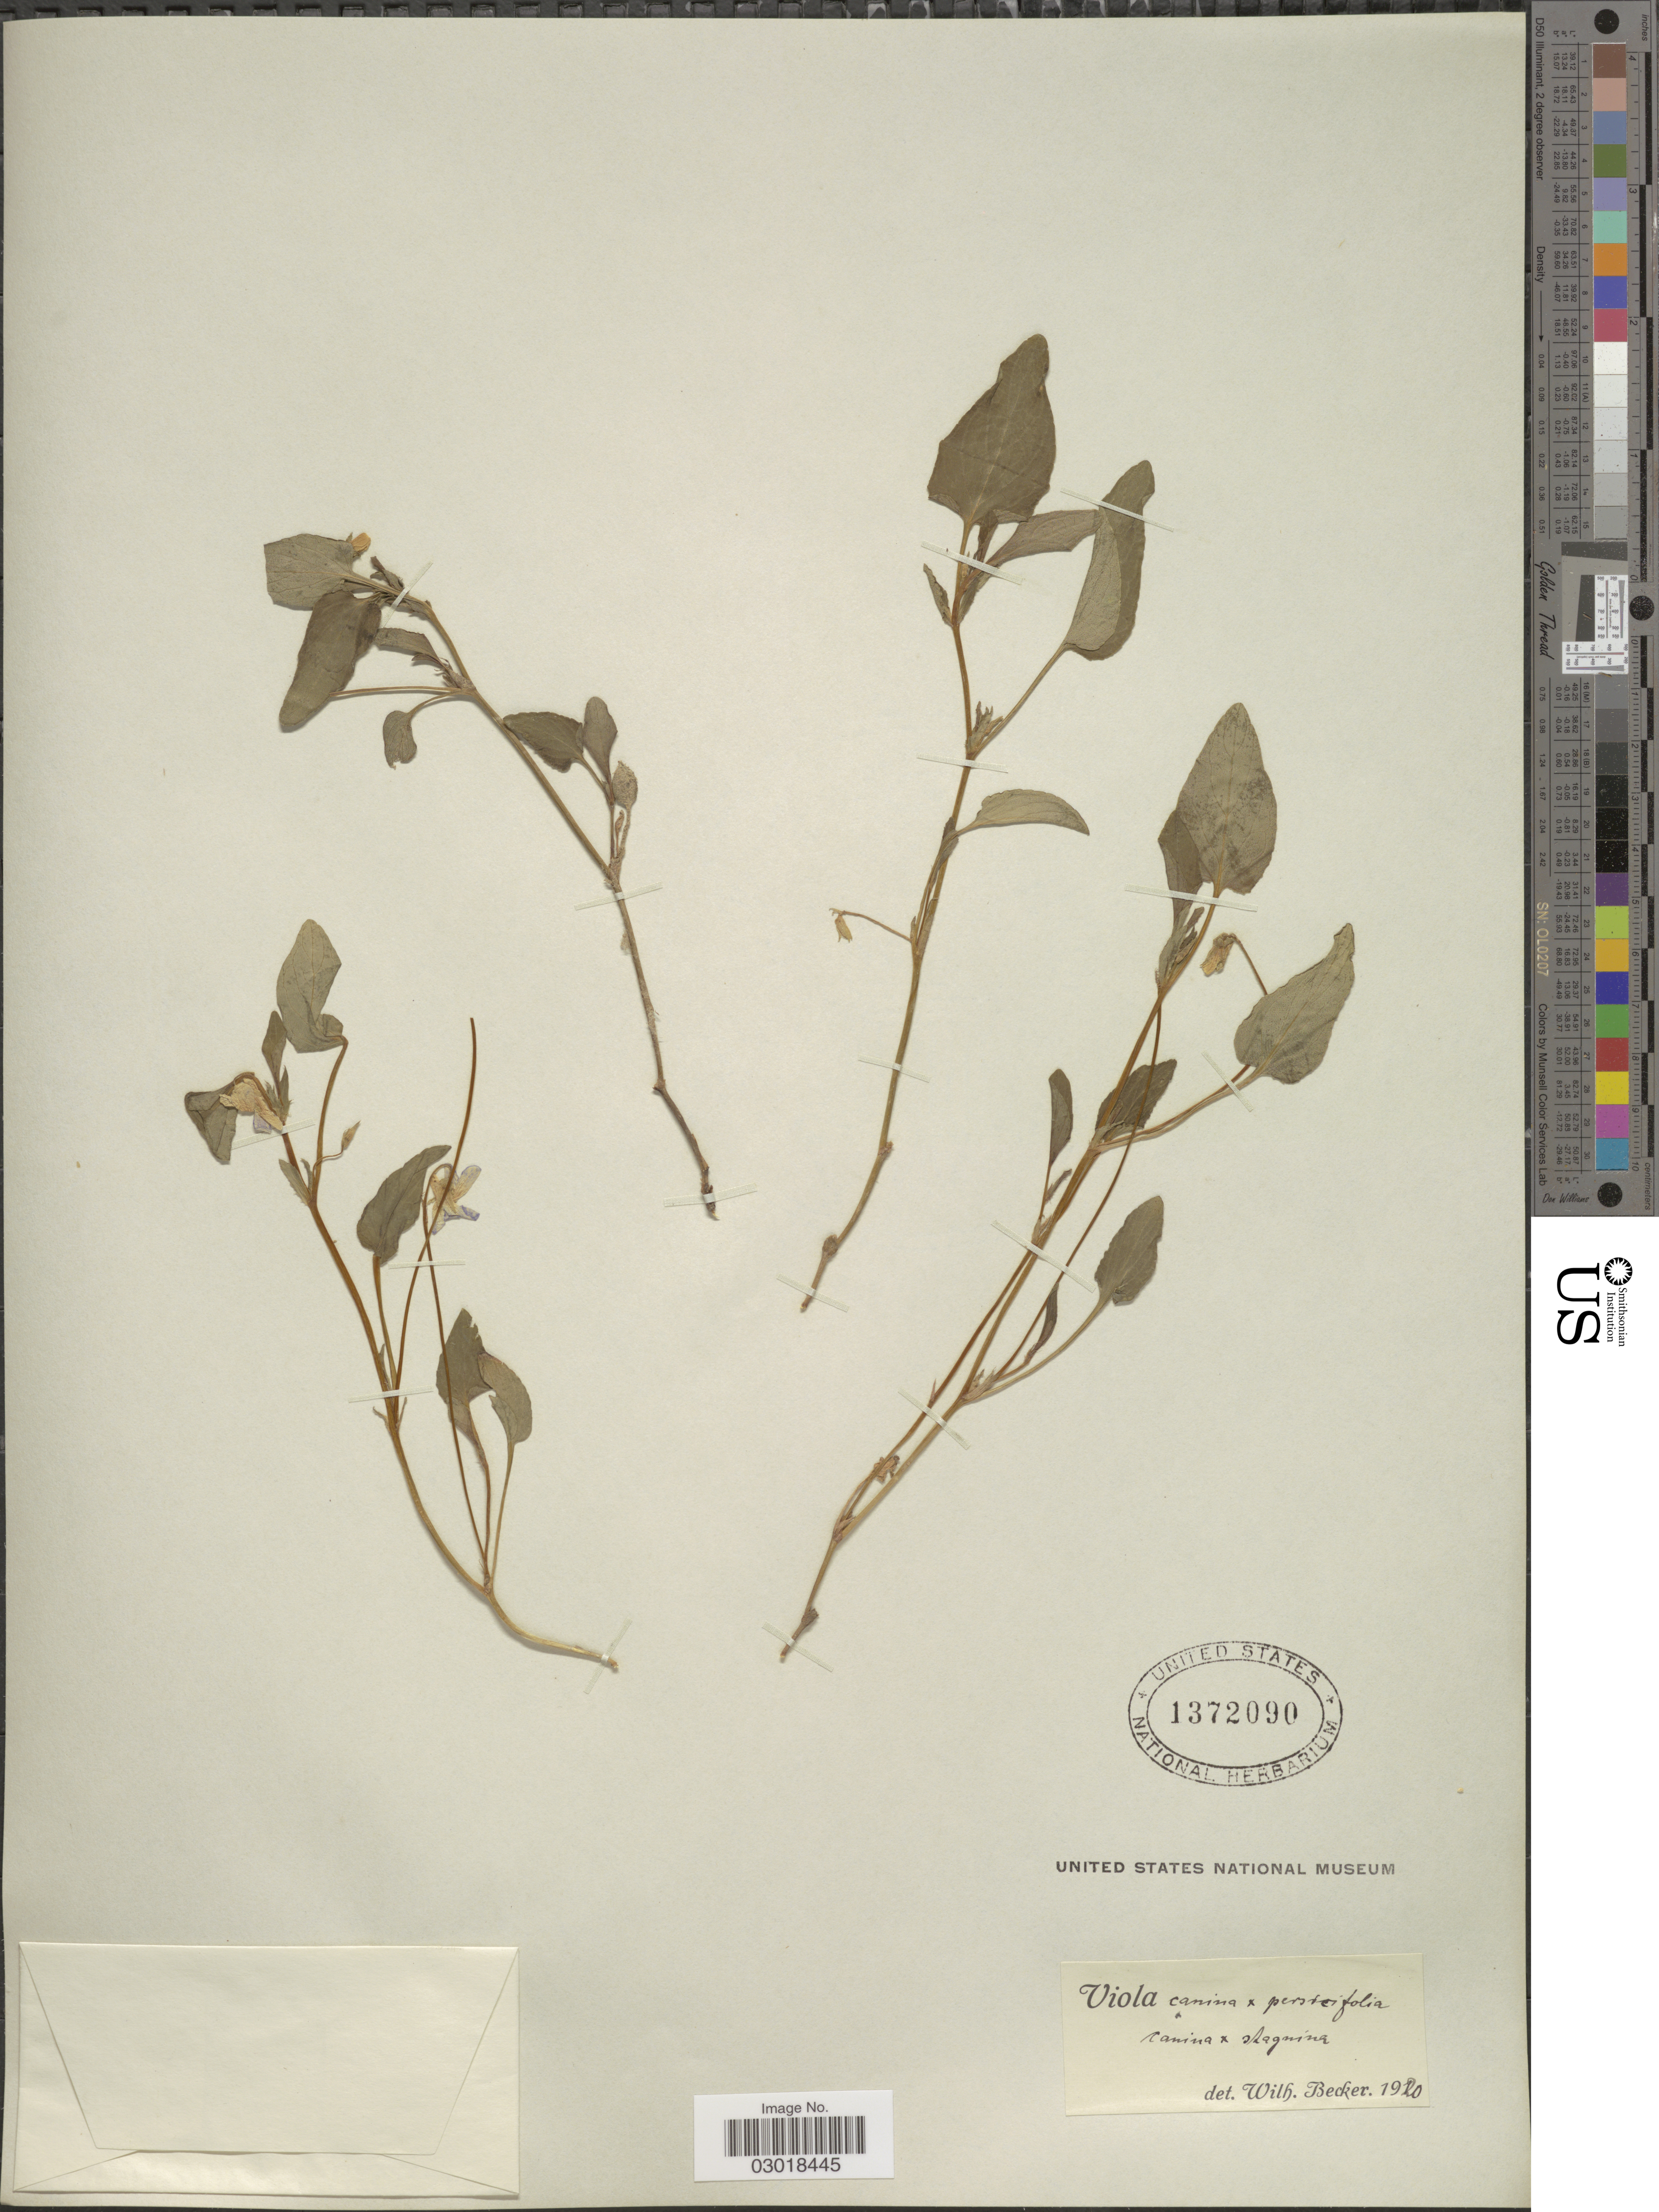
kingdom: Plantae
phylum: Tracheophyta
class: Magnoliopsida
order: Malpighiales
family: Violaceae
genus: Viola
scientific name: Viola canina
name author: L.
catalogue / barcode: US 1372090